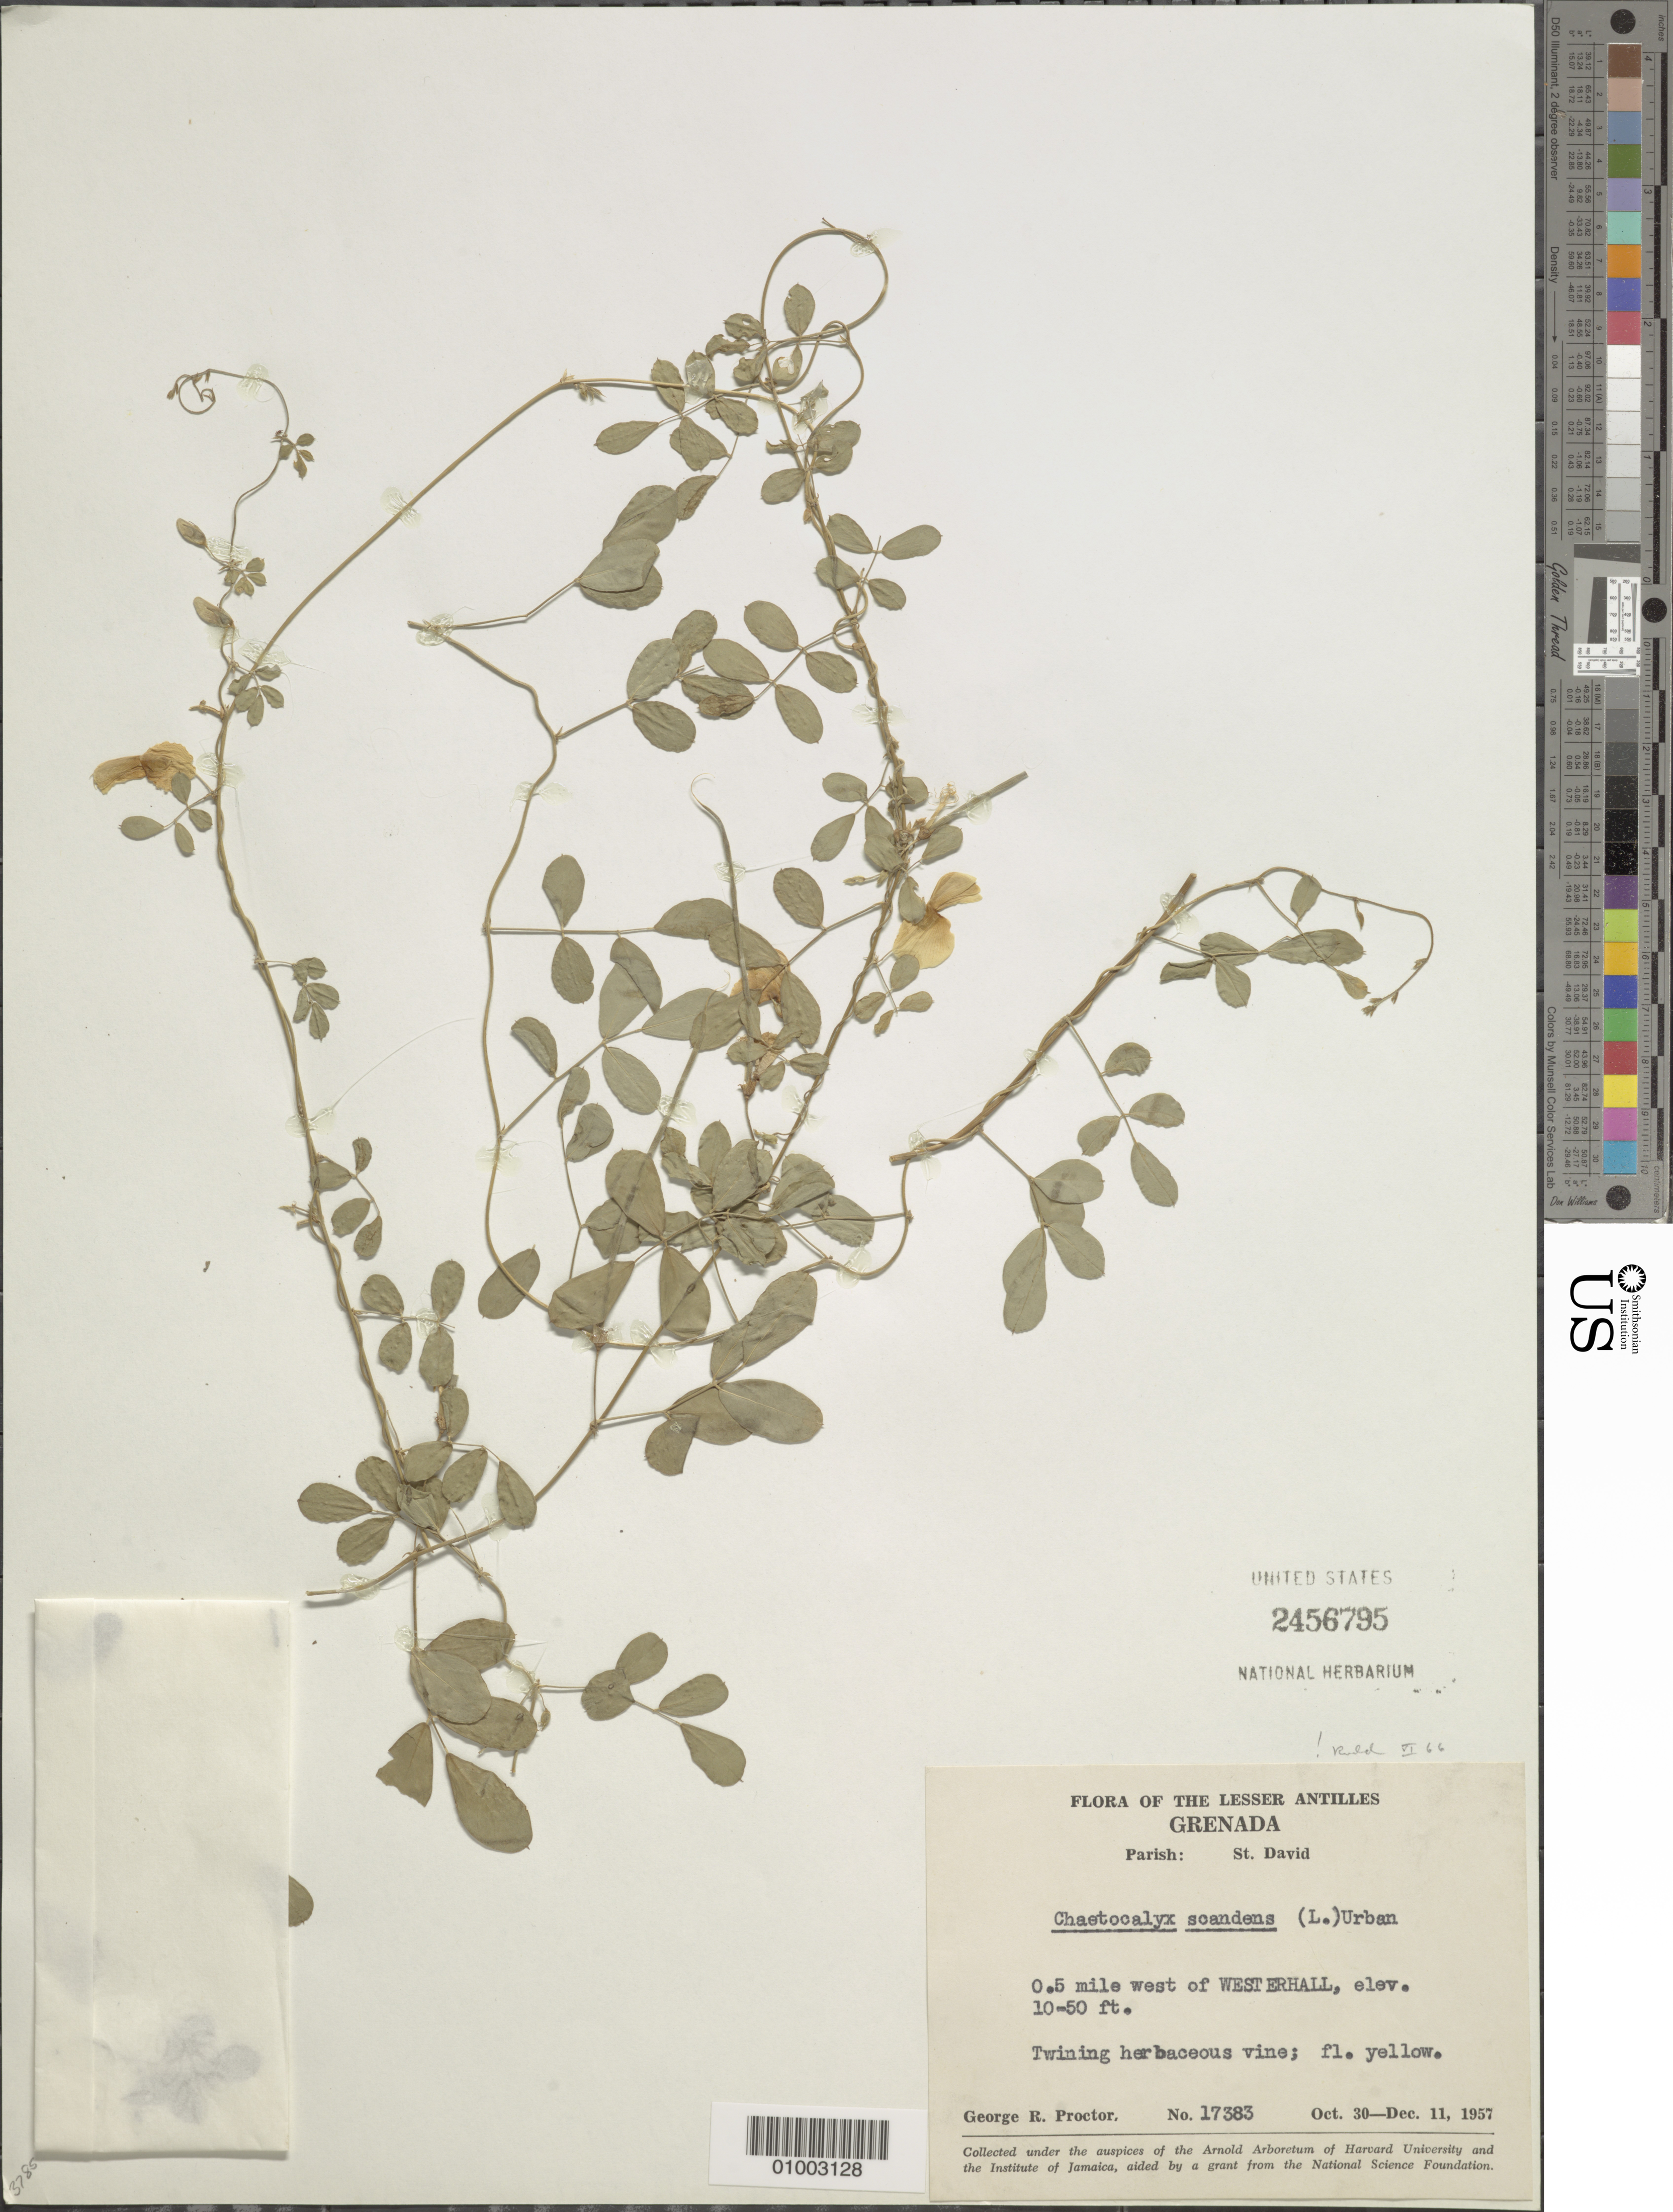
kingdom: Plantae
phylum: Tracheophyta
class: Magnoliopsida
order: Fabales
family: Fabaceae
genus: Chaetocalyx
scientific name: Chaetocalyx scandens var. scandens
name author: (L.) Urb.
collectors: G. R. Proctor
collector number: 17383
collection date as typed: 30 Oct 1957 to 11 Dec 1957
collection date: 1957-10-30/1957-12-11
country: Grenada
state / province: Saint David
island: Grenada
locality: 0.5 mile west of Westerhall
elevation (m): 3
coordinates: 0 N, 0 E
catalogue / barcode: US 2456795